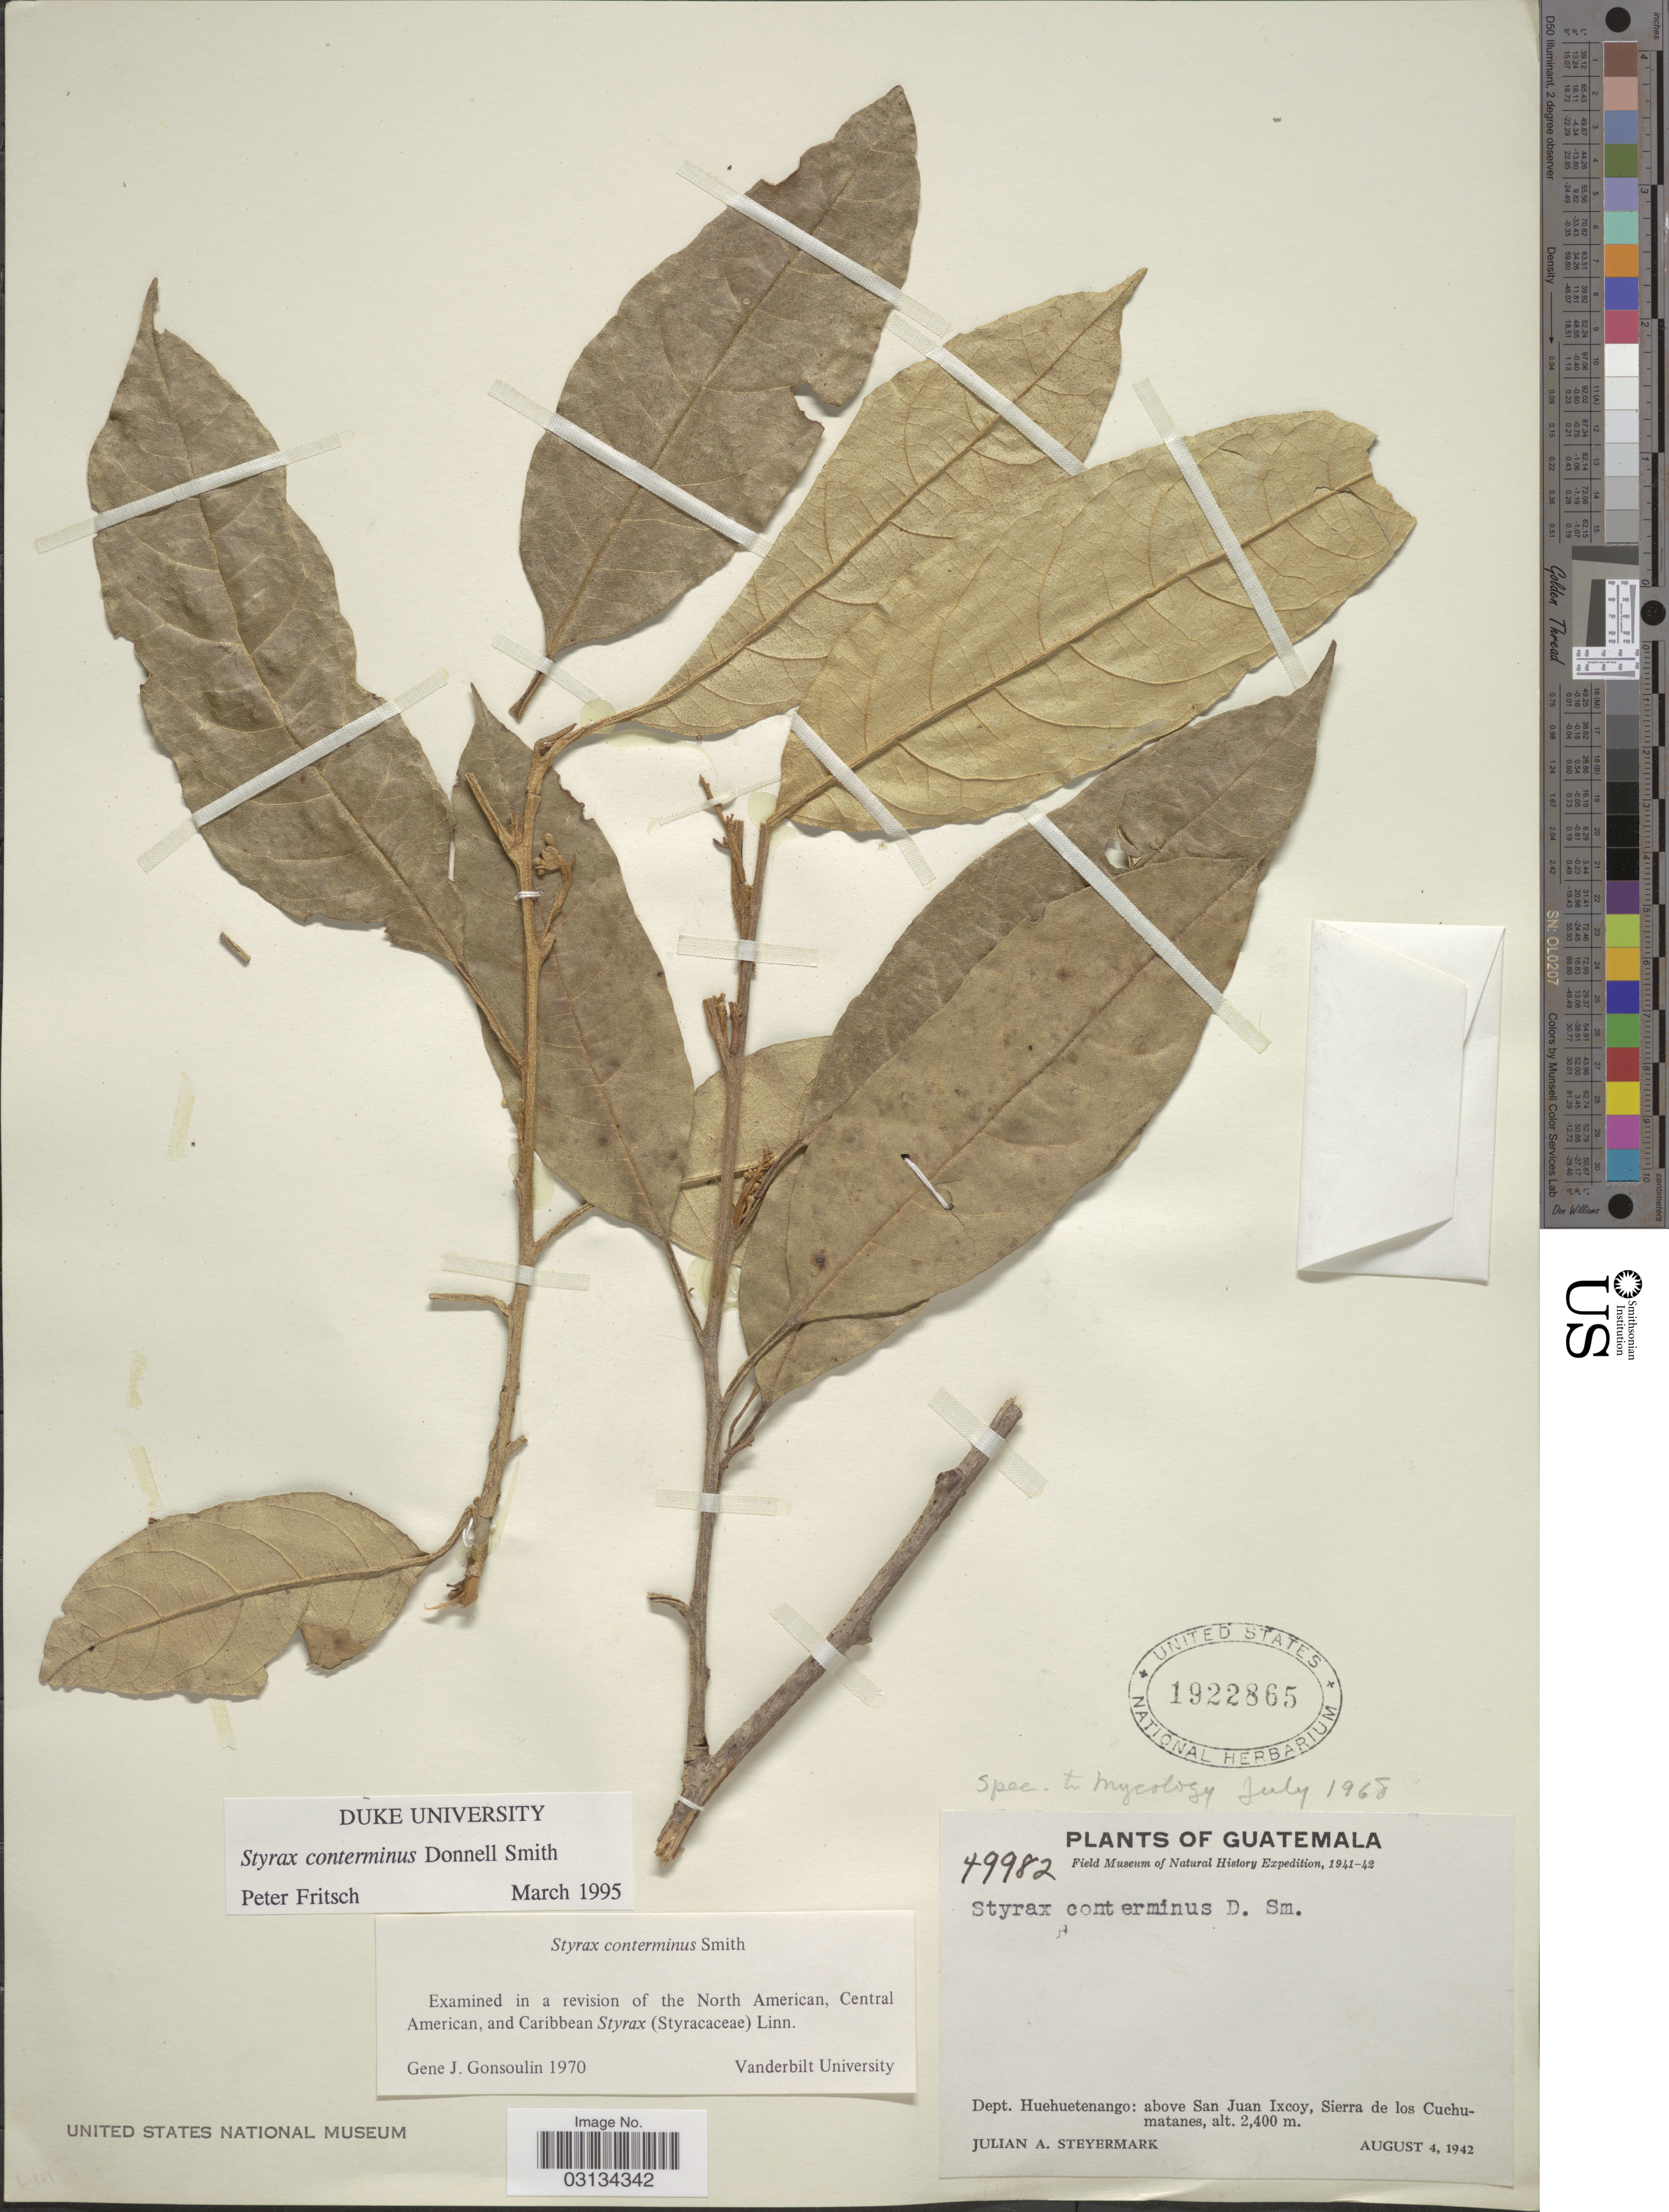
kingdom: Plantae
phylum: Tracheophyta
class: Magnoliopsida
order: Ericales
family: Styracaceae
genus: Styrax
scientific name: Styrax conterminus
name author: Donn. Sm.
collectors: J. Steyermark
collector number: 49982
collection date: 1942-08-04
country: Guatemala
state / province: Huehuetenango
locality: Dept. Huehuetenango: above San Juan Ixcoy, Sierra de los Cuchumatanes.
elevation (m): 2400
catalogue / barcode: US 1922865